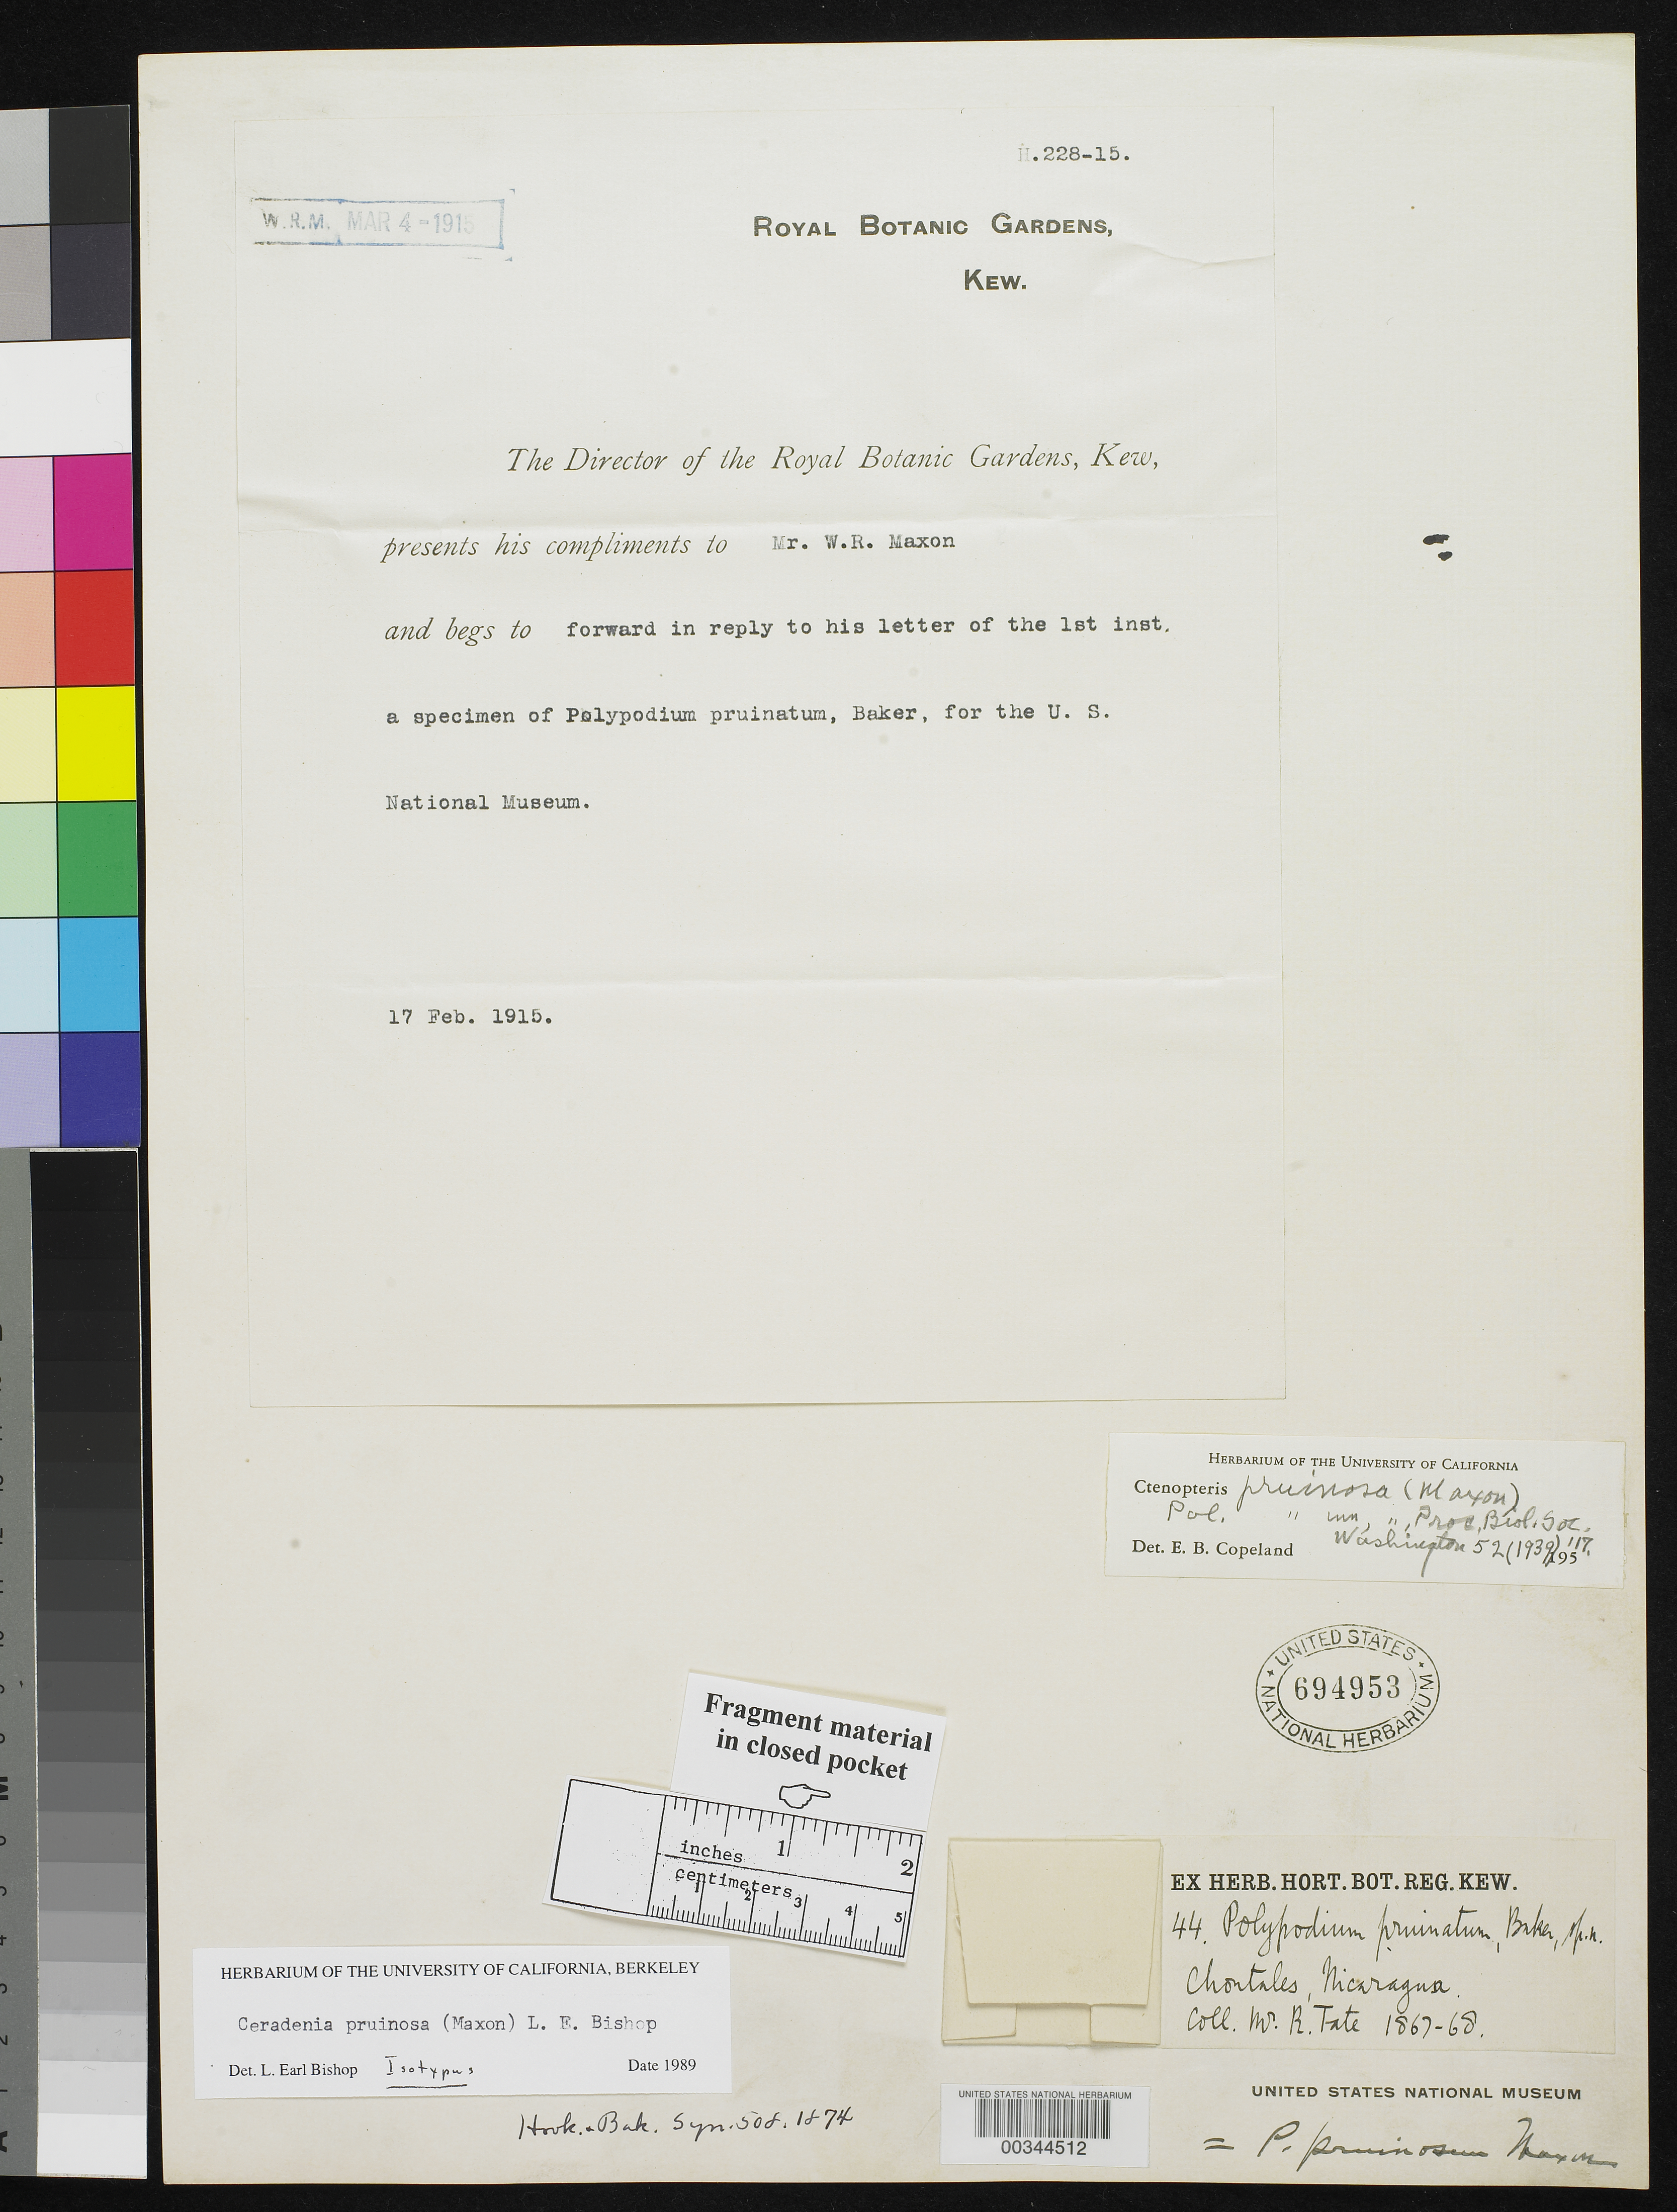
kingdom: Plantae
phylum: Tracheophyta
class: Polypodiopsida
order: Polypodiales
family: Polypodiaceae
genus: Polypodium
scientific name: Polypodium pruinatum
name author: Baker in Hook. & Baker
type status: Isotype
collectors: R. Tate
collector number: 44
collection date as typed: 1867 to -- --- 1868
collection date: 1867/1868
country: Nicaragua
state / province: Chontales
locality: Chontales.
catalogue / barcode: US 694953